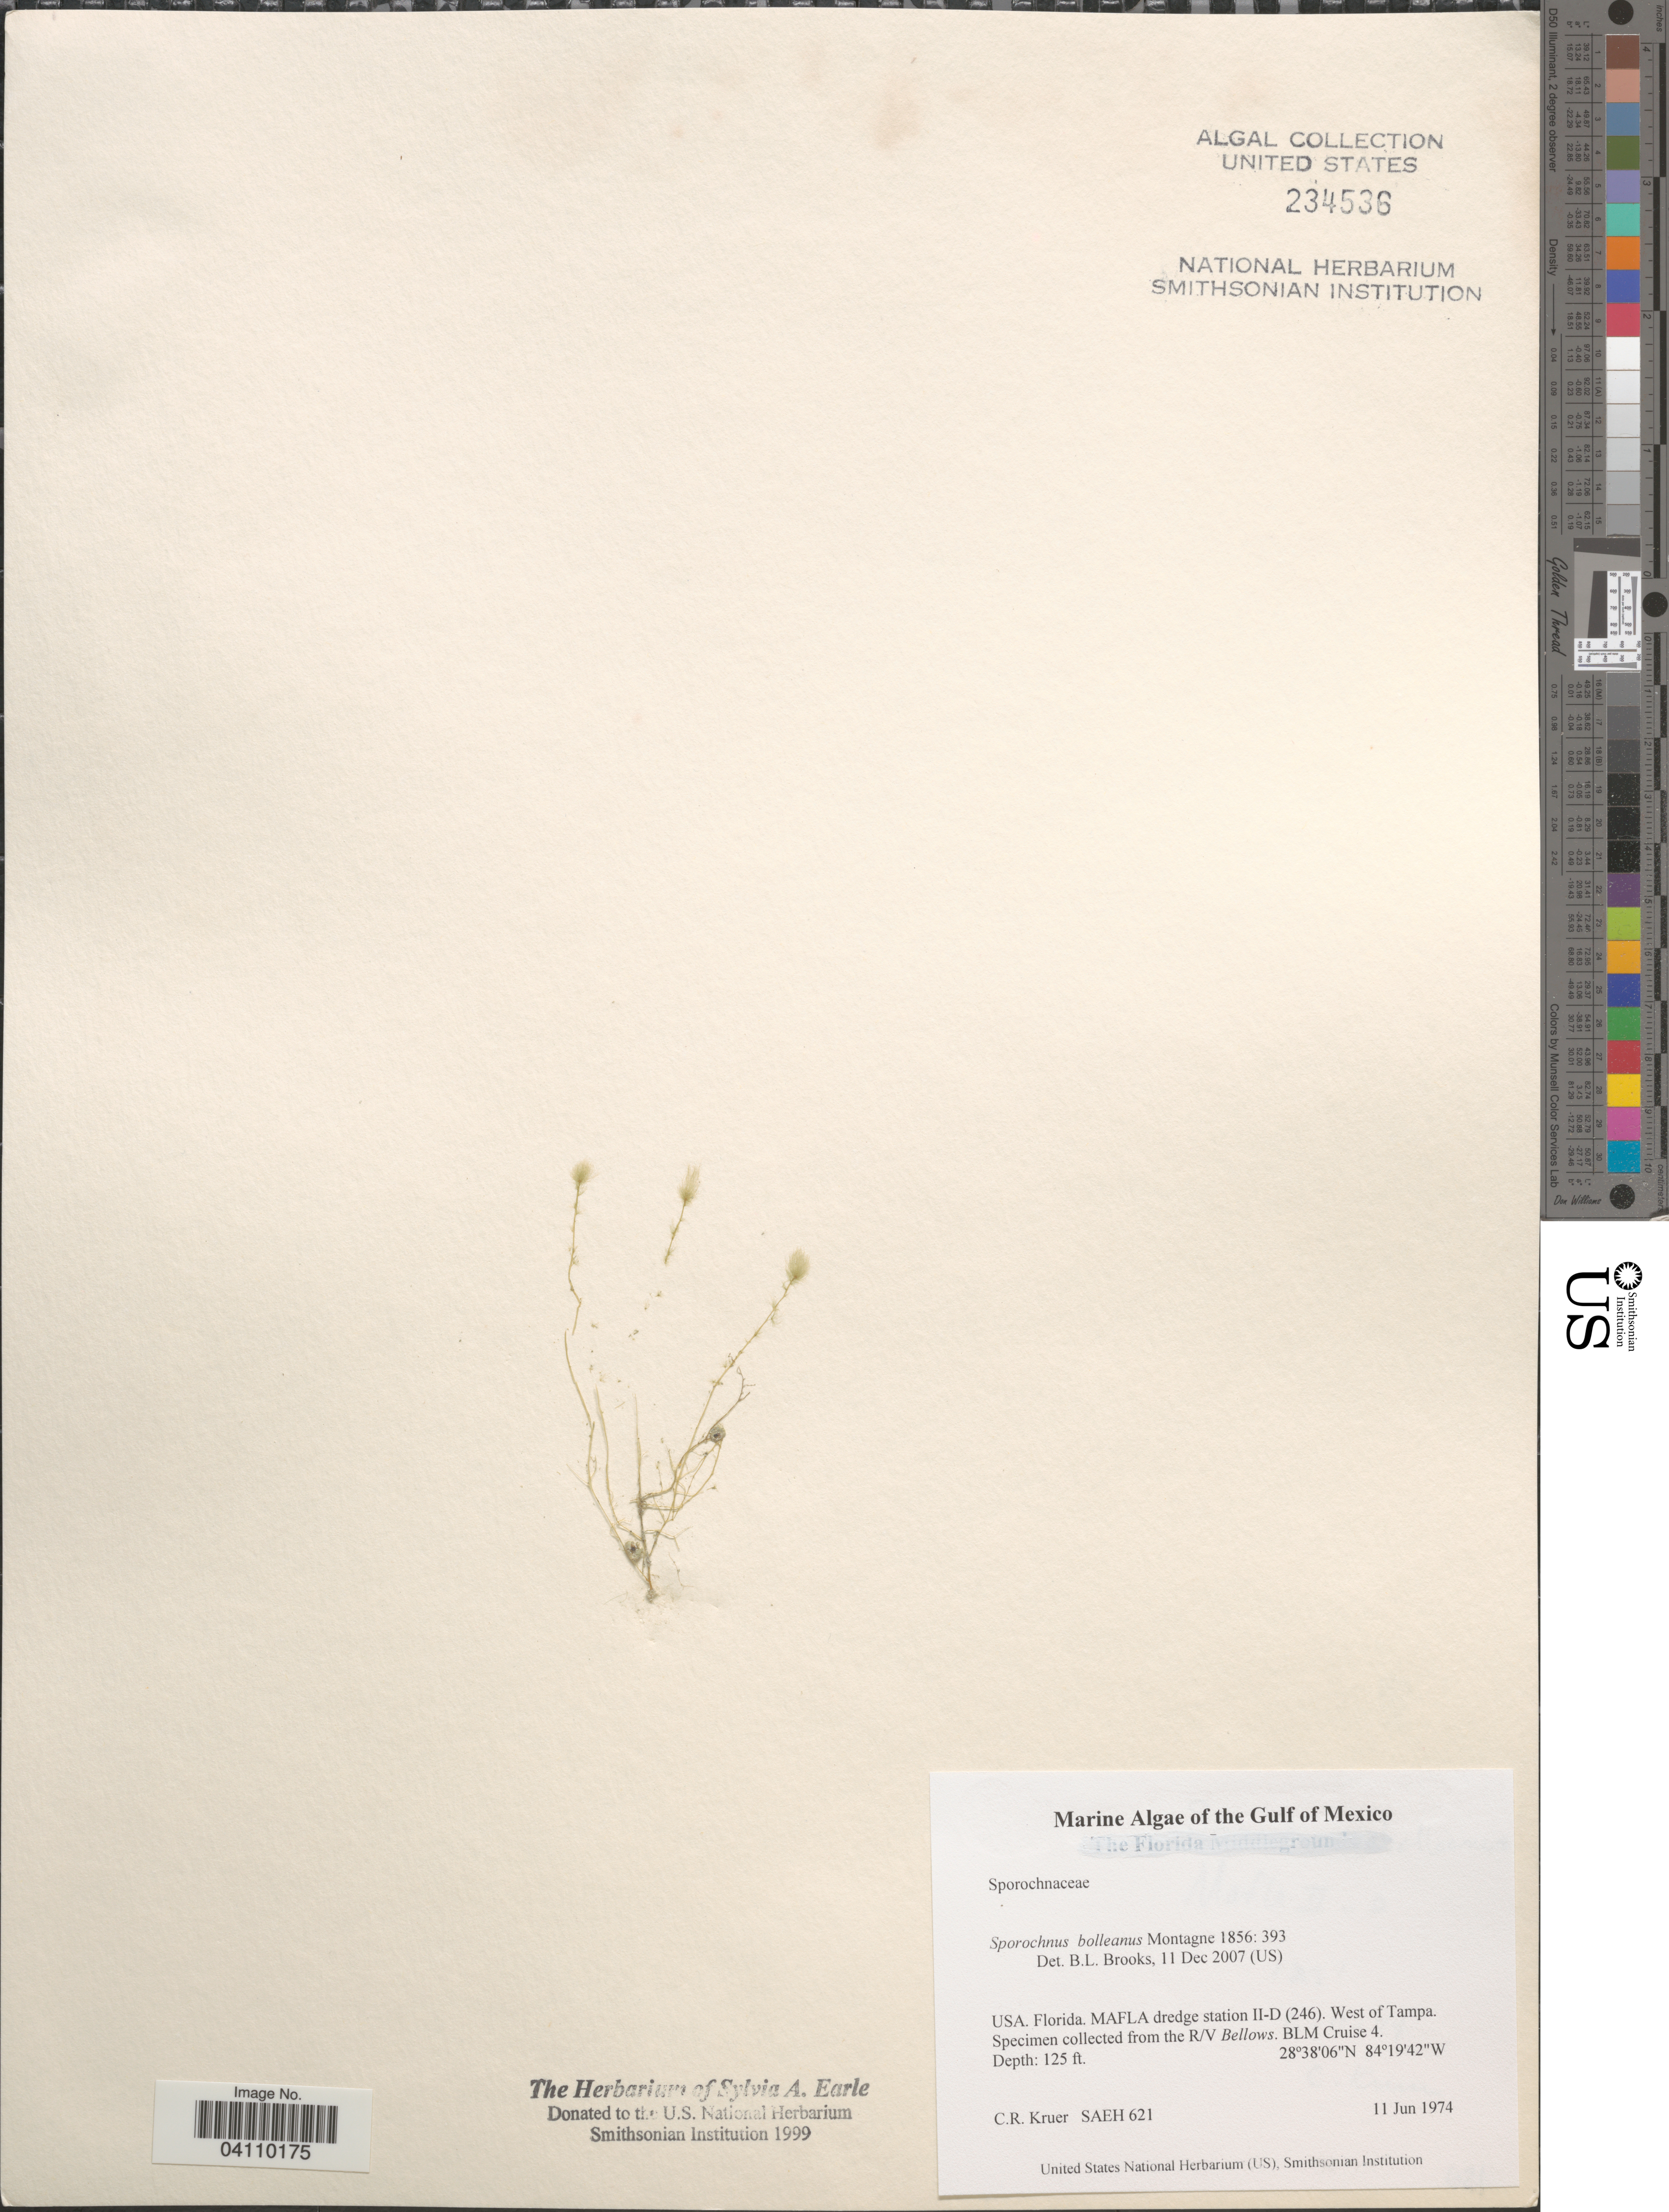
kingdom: Chromista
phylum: Ochrophyta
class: Phaeophyceae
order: Sporochnales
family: Sporochnaceae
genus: Sporochnus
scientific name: Sporochnus bolleanus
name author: Mont.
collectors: C. Kruer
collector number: SAEH621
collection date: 1974-06-11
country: United States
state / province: Florida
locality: The Gulf of Mexico. MAFLA dredge station II-D (246). West of Tampa. The R/V Bellows. BLM Cruise 4.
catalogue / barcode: US 234536